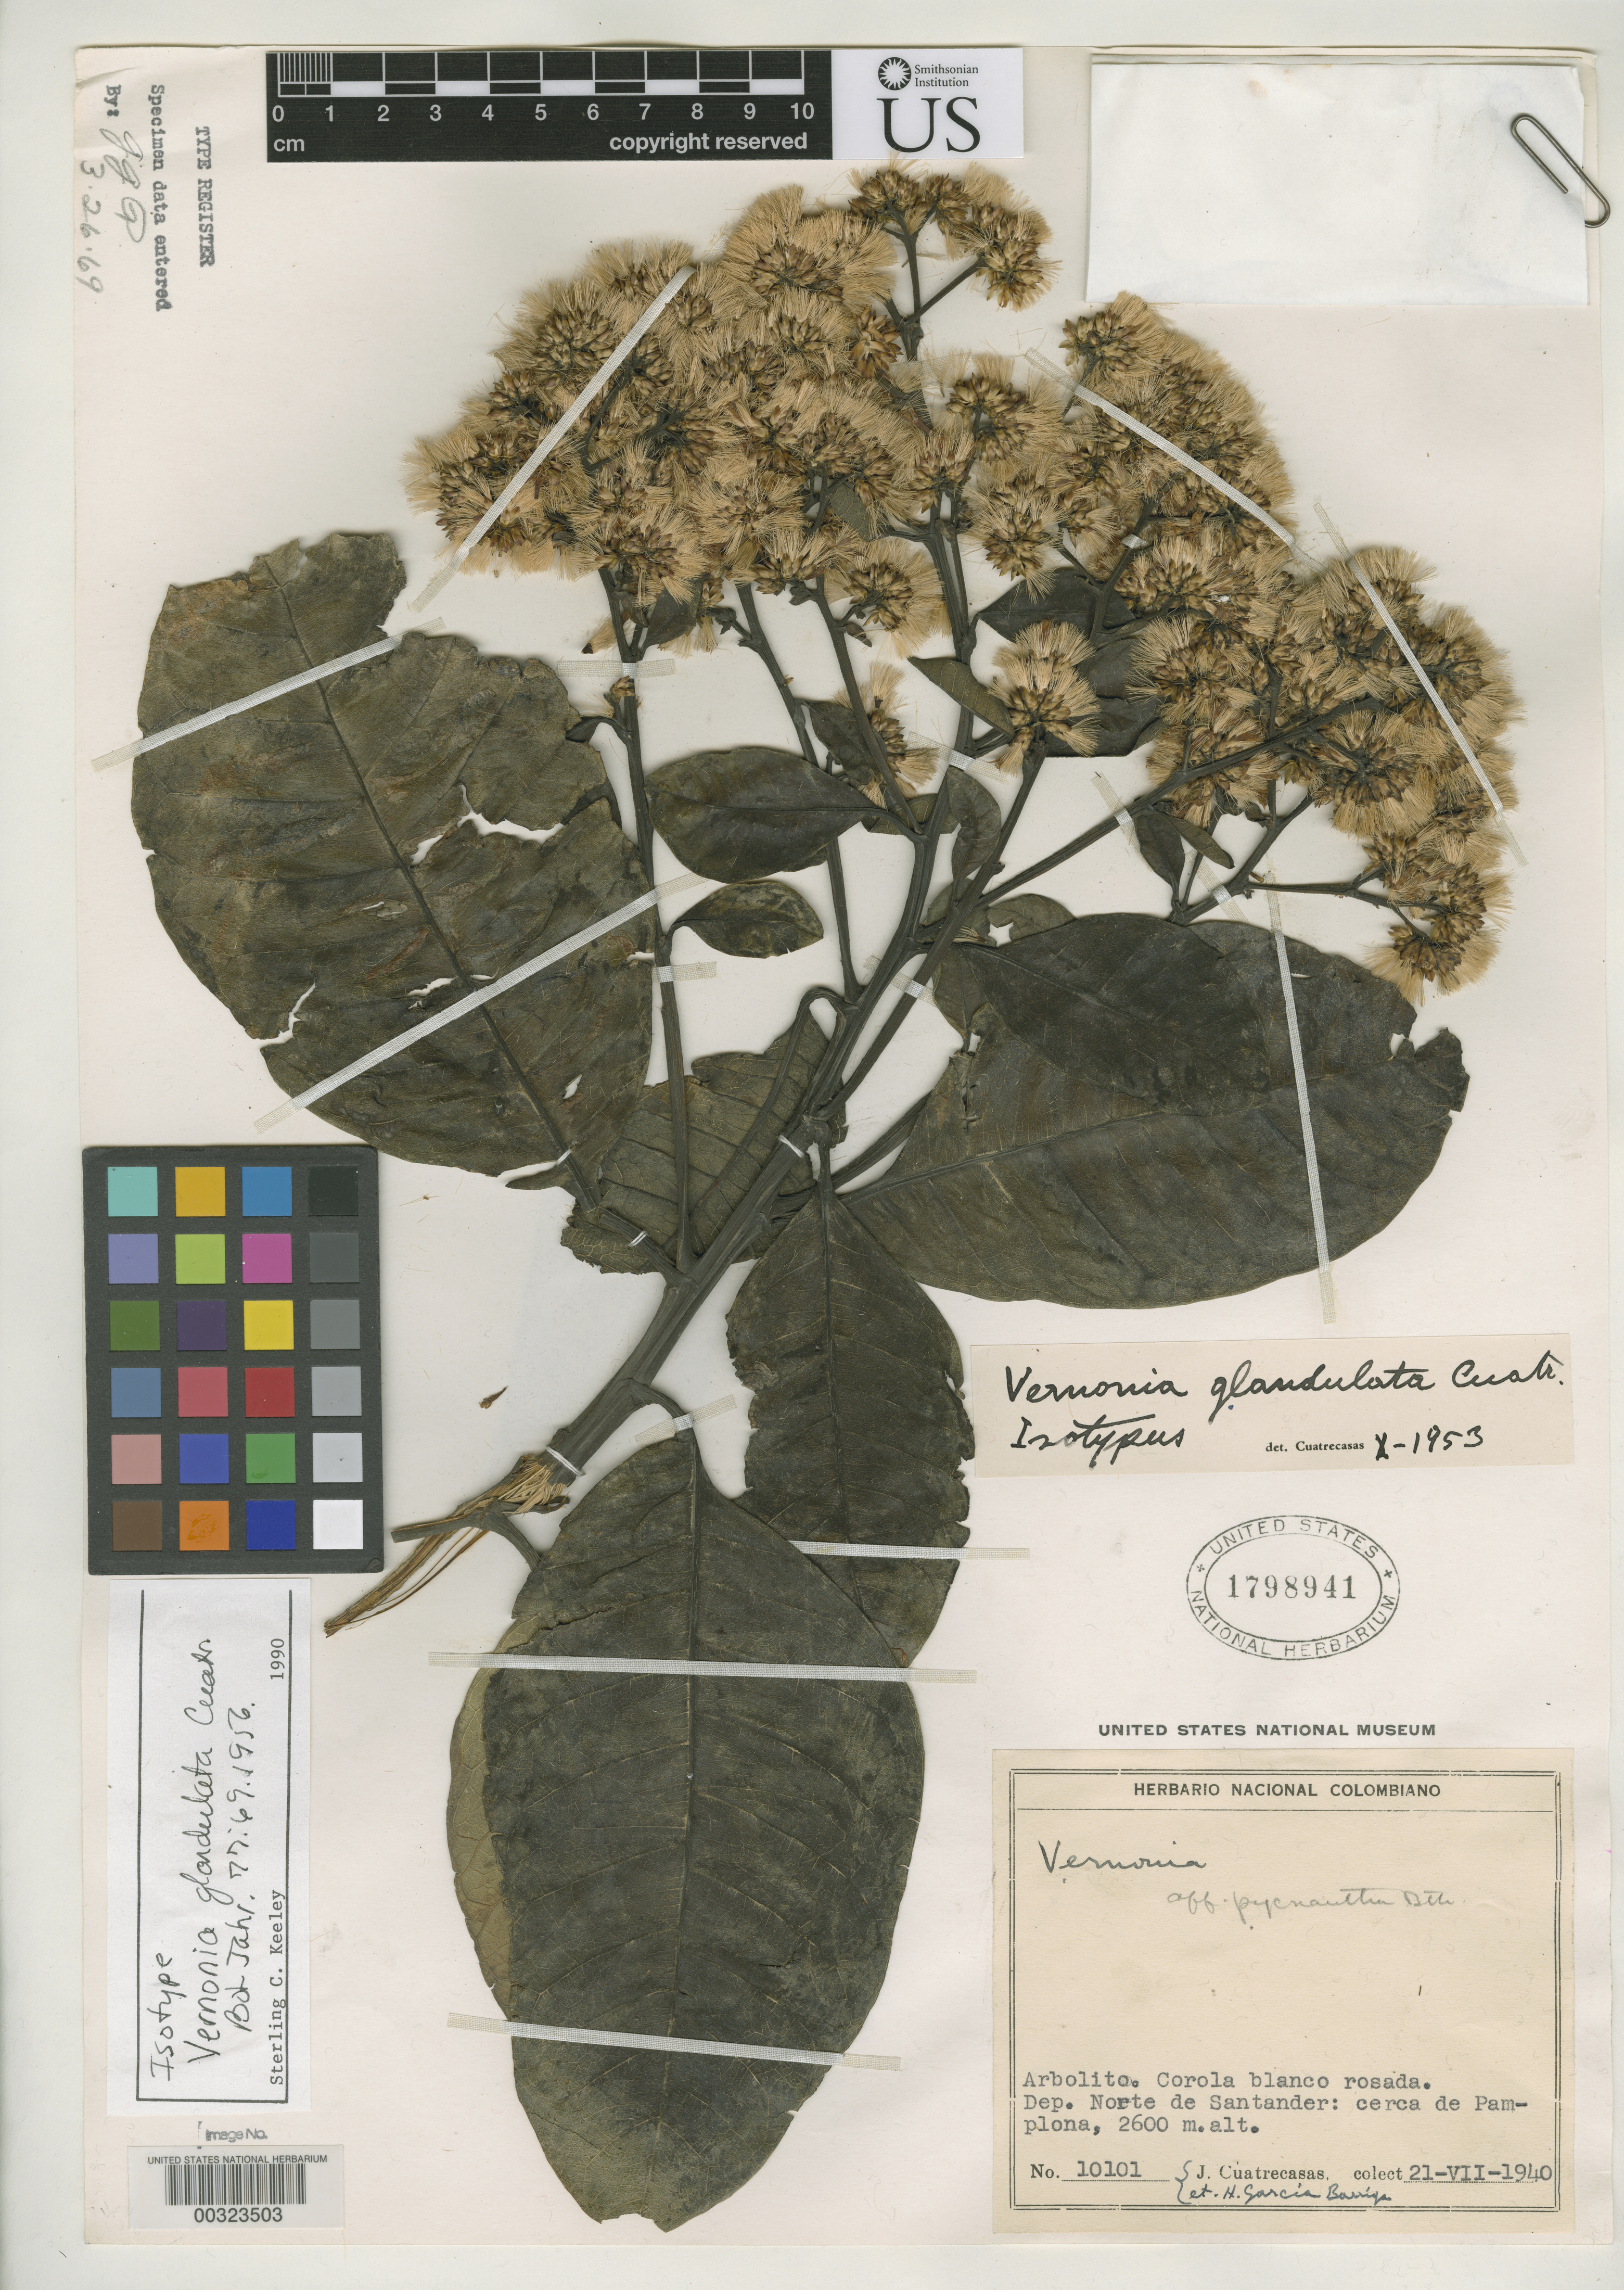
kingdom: Plantae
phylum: Tracheophyta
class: Magnoliopsida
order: Asterales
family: Asteraceae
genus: Vernonia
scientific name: Vernonia glandulata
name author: Cuatrec.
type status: Isotype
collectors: J. Cuatrecasas & H. García Barriga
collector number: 10101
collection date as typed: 21 Jun 1940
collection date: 1940-06-21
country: Colombia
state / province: Norte de Santander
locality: Pamplona.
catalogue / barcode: US 1798941